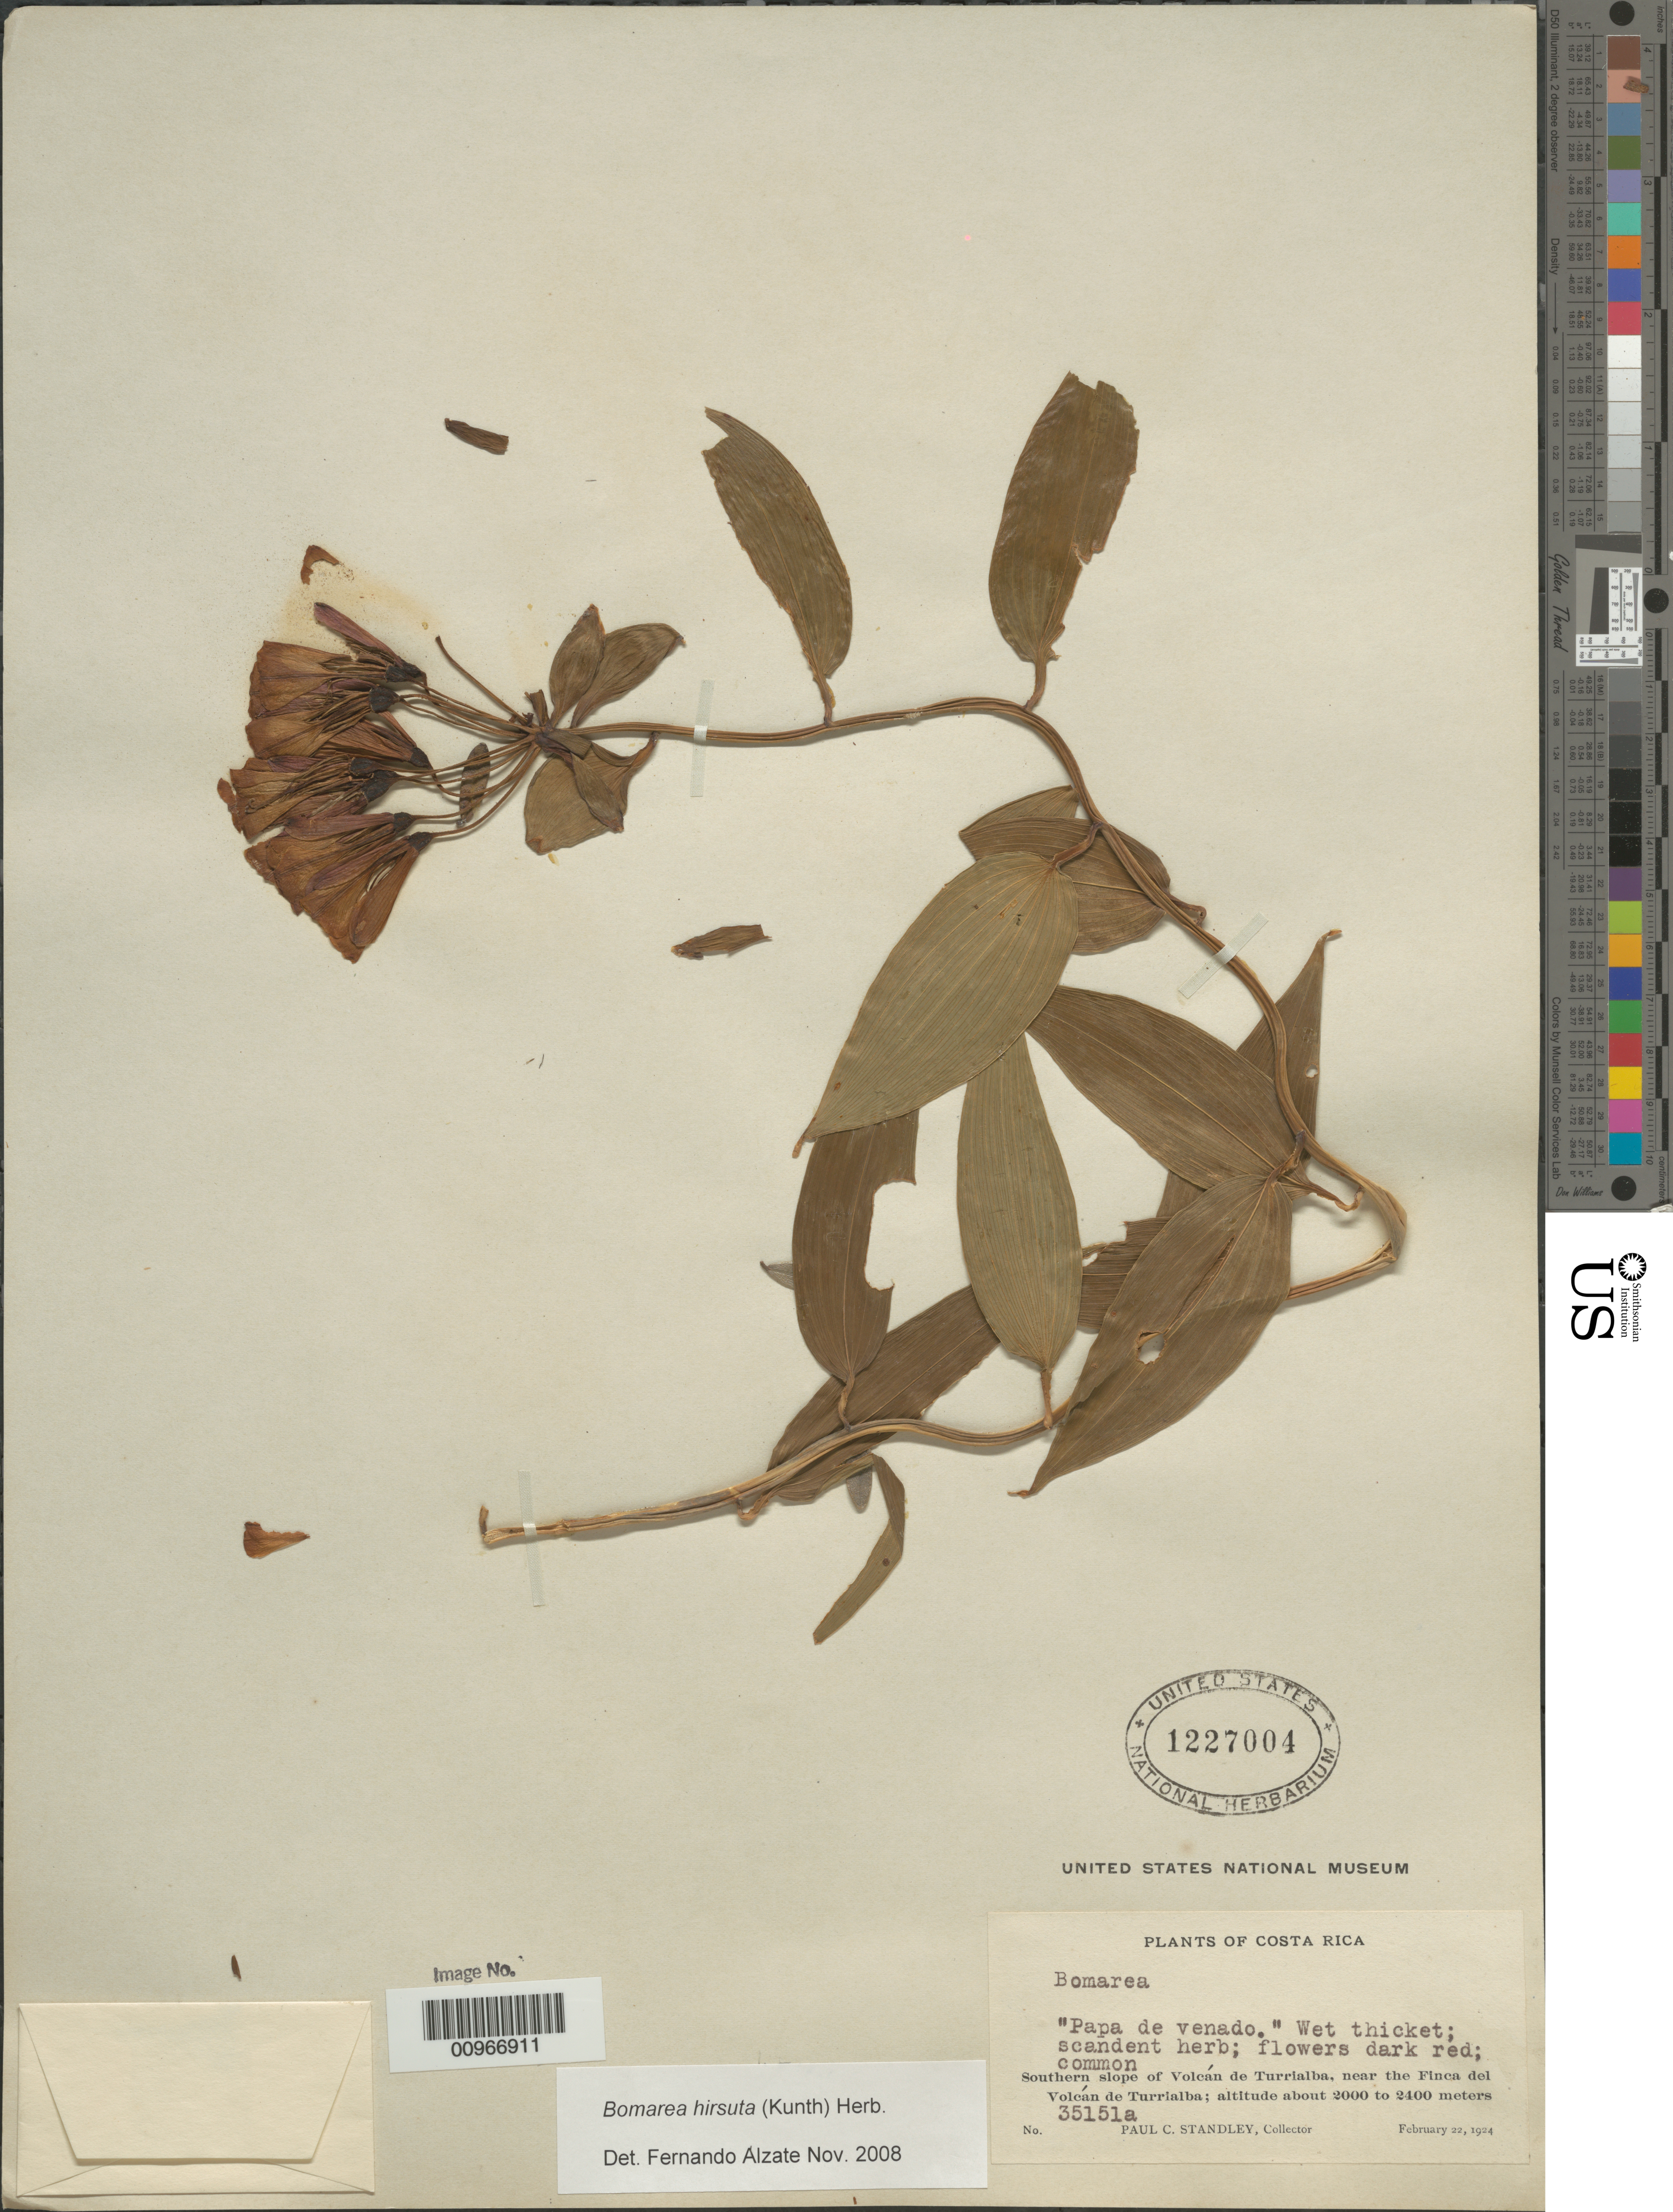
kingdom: Plantae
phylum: Tracheophyta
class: Liliopsida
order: Liliales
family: Alstroemeriaceae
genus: Bomarea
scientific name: Bomarea hirsuta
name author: (Kunth) Herb.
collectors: P. C. Standley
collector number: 35151a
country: Costa Rica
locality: S slope of Volcan de Turrialba, near the Finca del Volcan de Turrialba.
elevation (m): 2000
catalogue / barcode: US 1227004